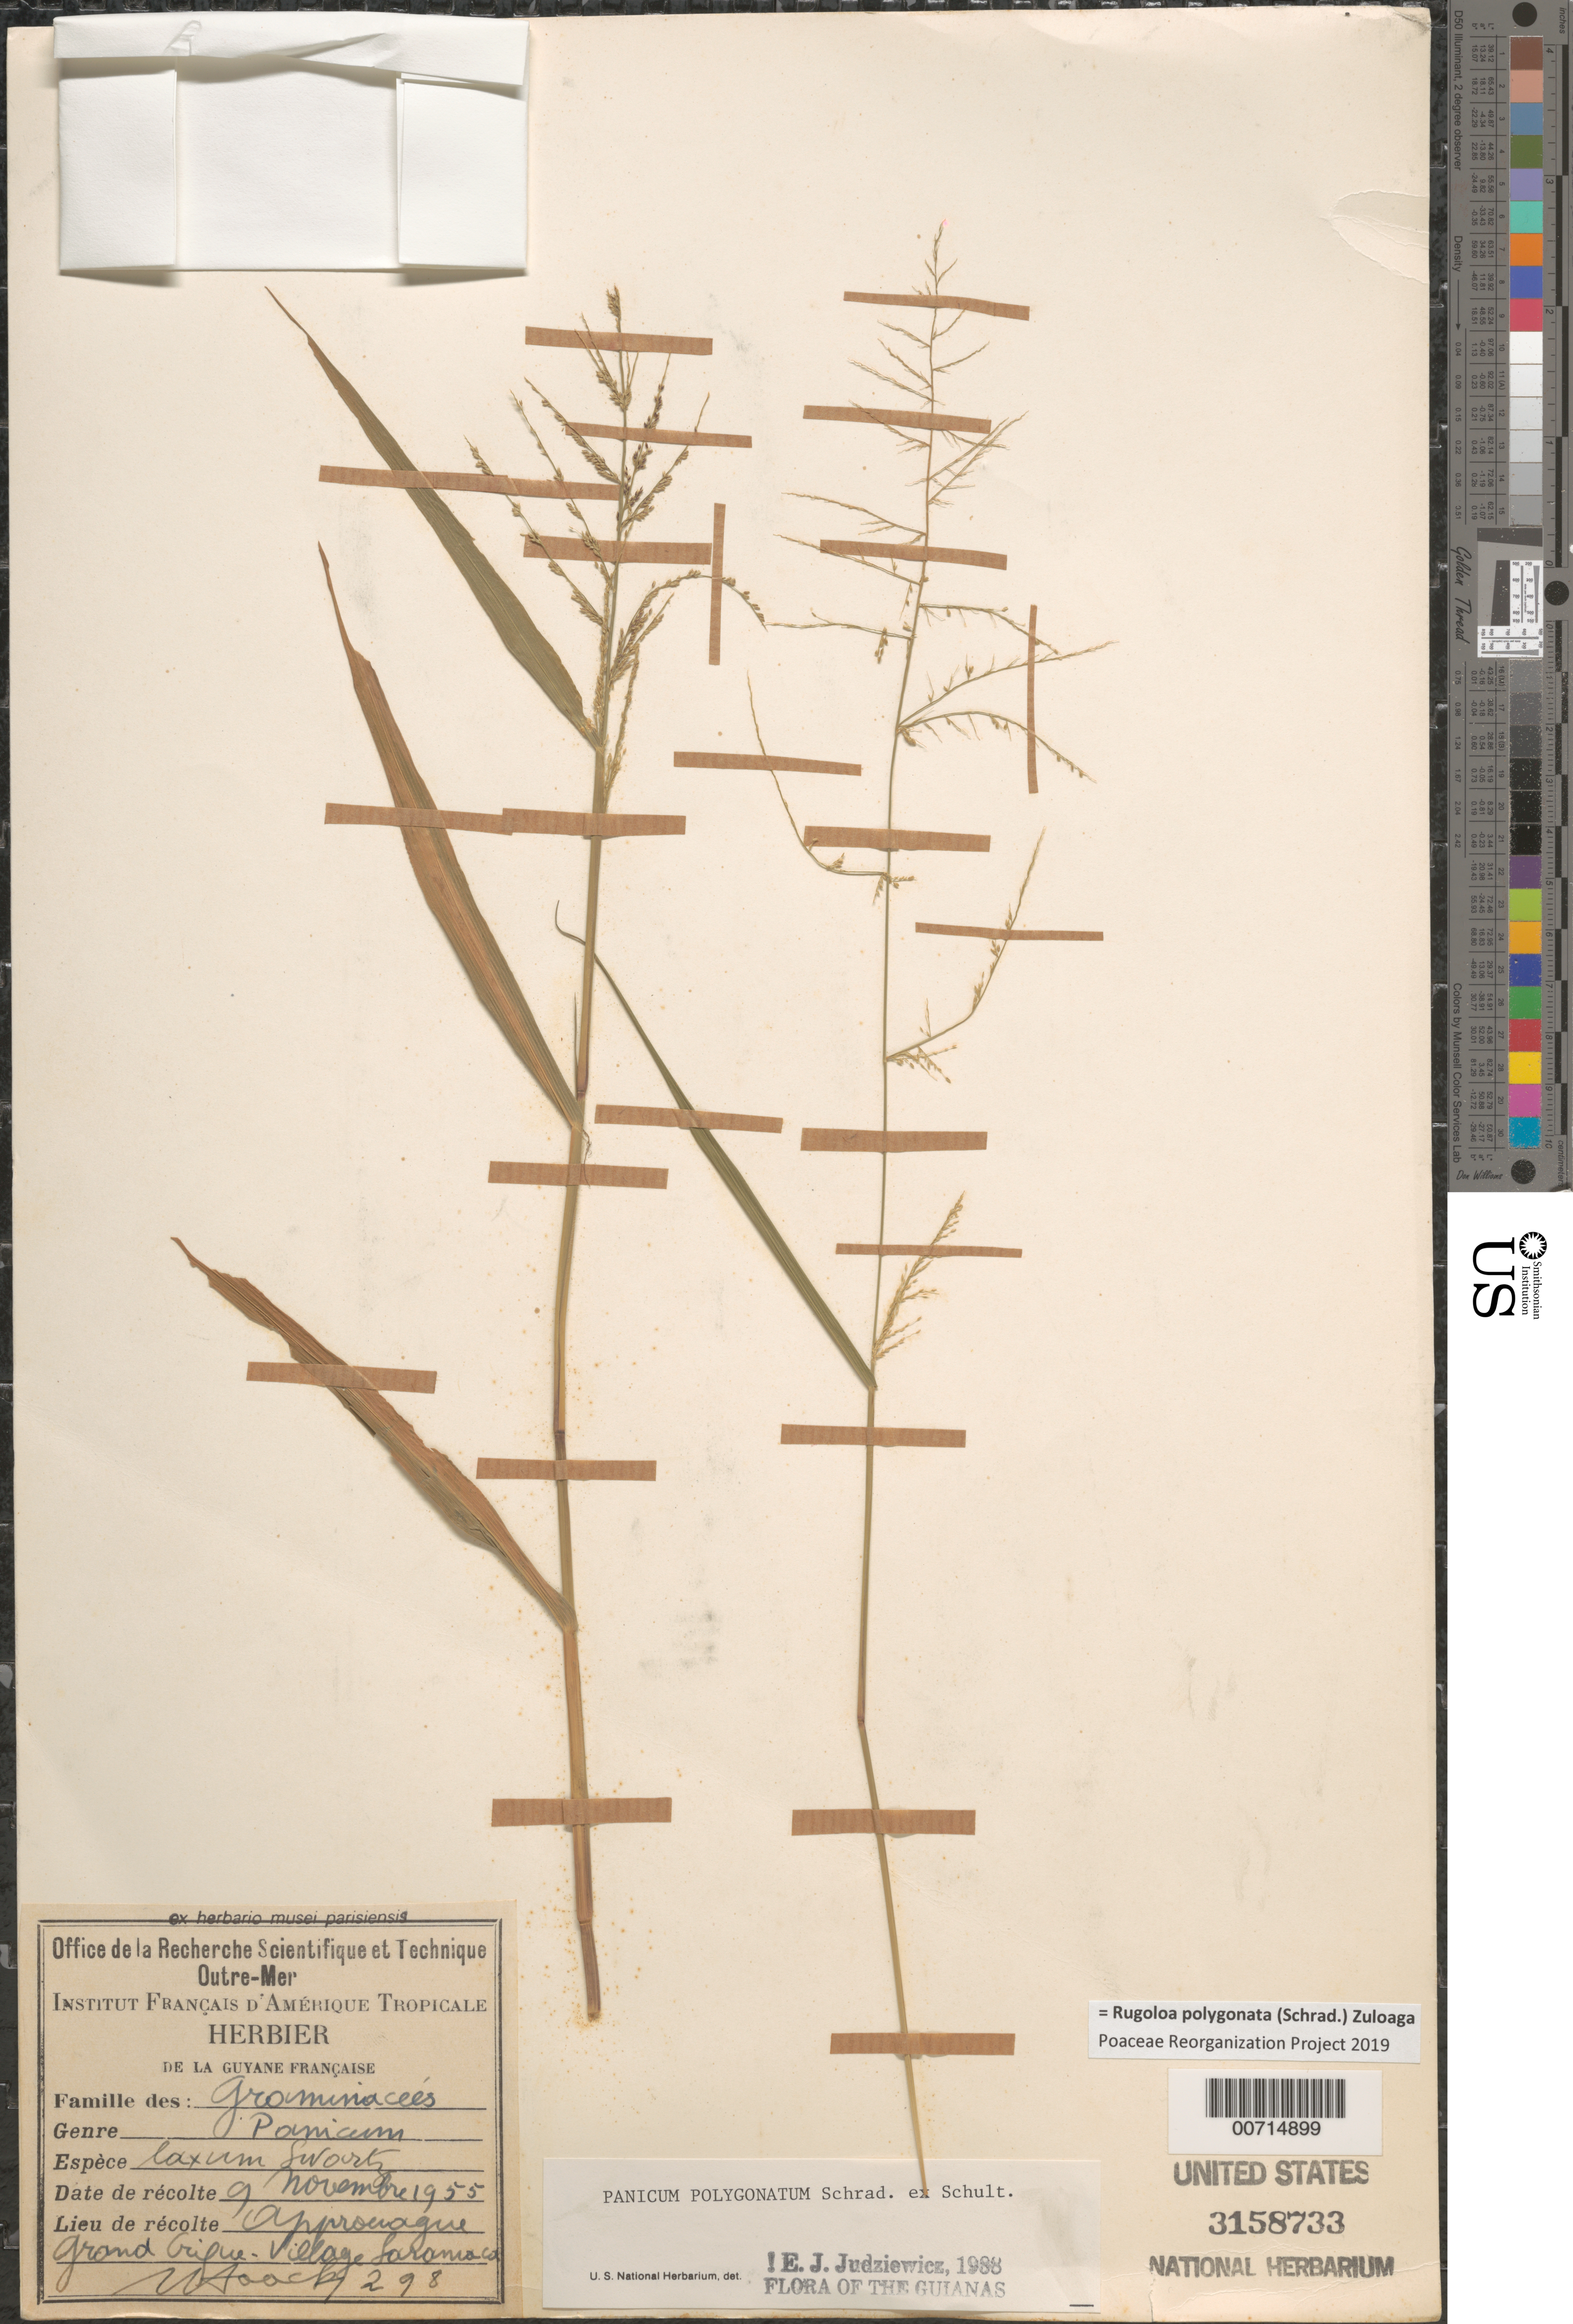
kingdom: Plantae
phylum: Tracheophyta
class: Liliopsida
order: Poales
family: Poaceae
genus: Rugoloa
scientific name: Rugoloa polygonata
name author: (Schrad.) Zuloaga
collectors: J. Hoock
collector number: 298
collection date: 1955-11-09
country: French Guiana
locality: Guyane Française. Approuague. Grand Crique. Village Saramacca.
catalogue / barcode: US 3158733